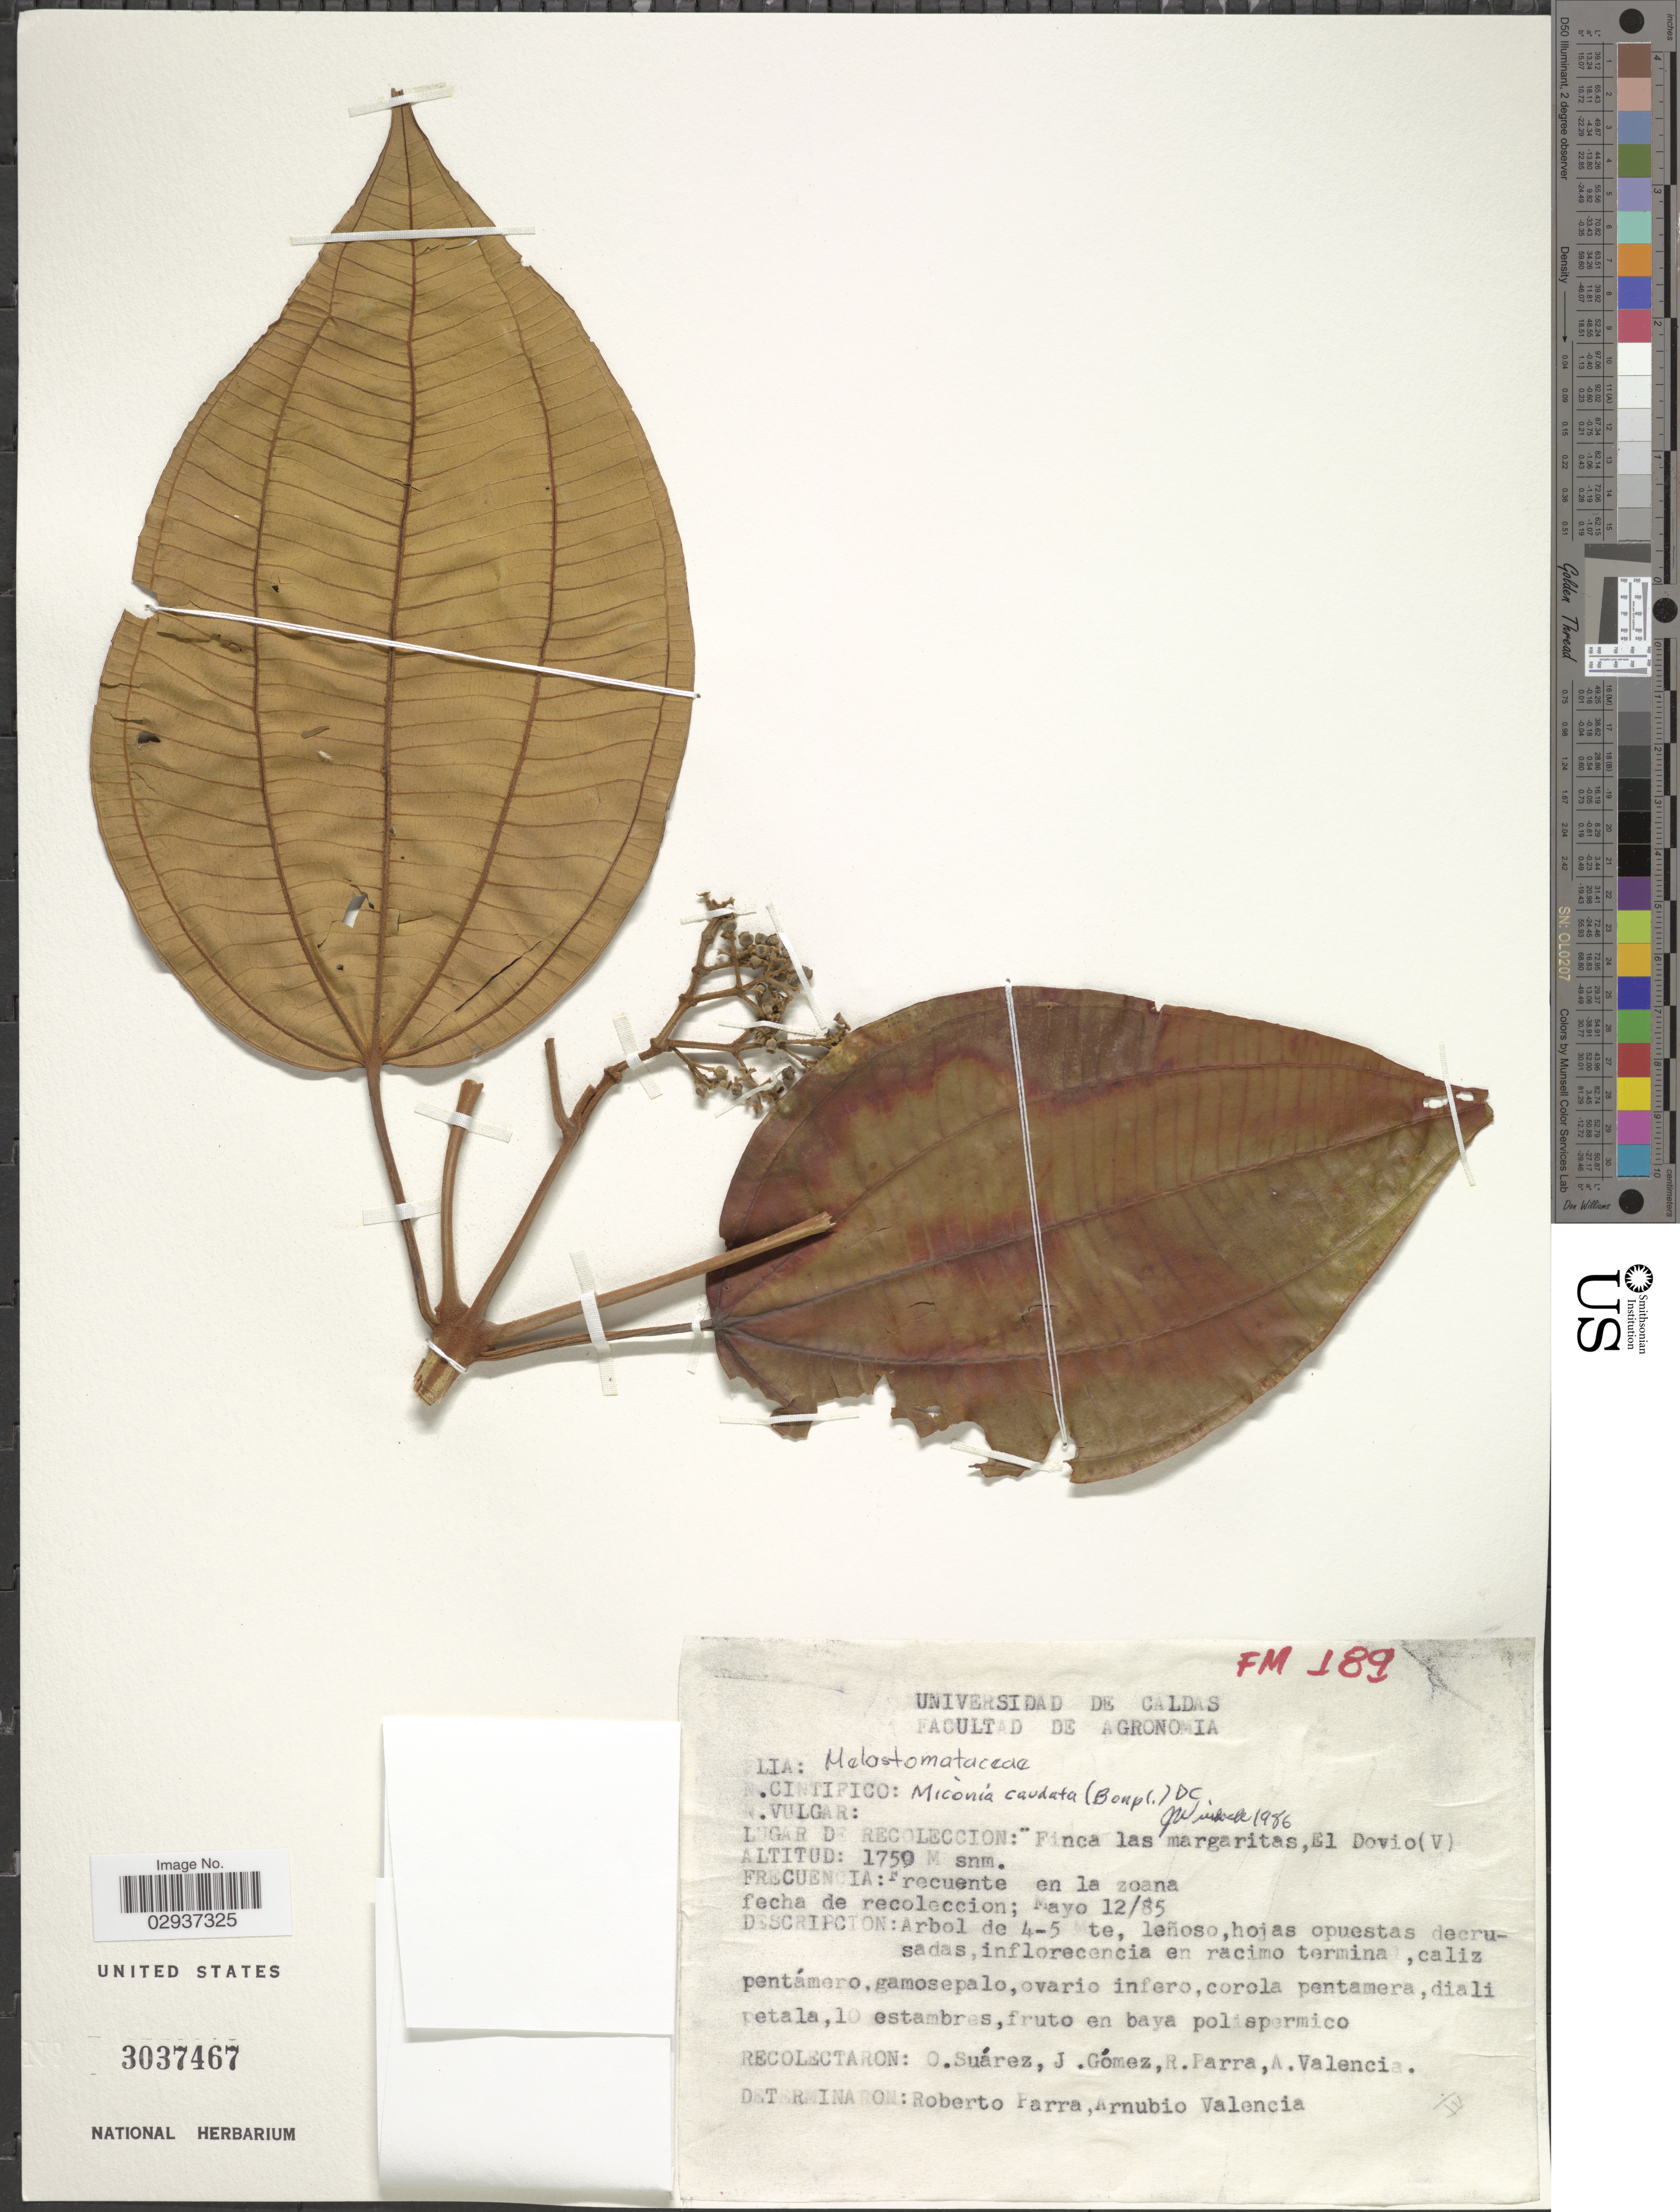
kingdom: Plantae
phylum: Tracheophyta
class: Magnoliopsida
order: Myrtales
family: Melastomataceae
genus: Miconia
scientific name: Miconia caudata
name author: (Bonpl.) DC.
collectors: O. Suarez, J. Gómez, R. Parra & A. Valencia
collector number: DM189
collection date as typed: Transcribed d/m/y: 12/5/85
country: Colombia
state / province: Caldas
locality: Finca las margaritas, El Dovio (V).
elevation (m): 1750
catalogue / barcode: US 3037467